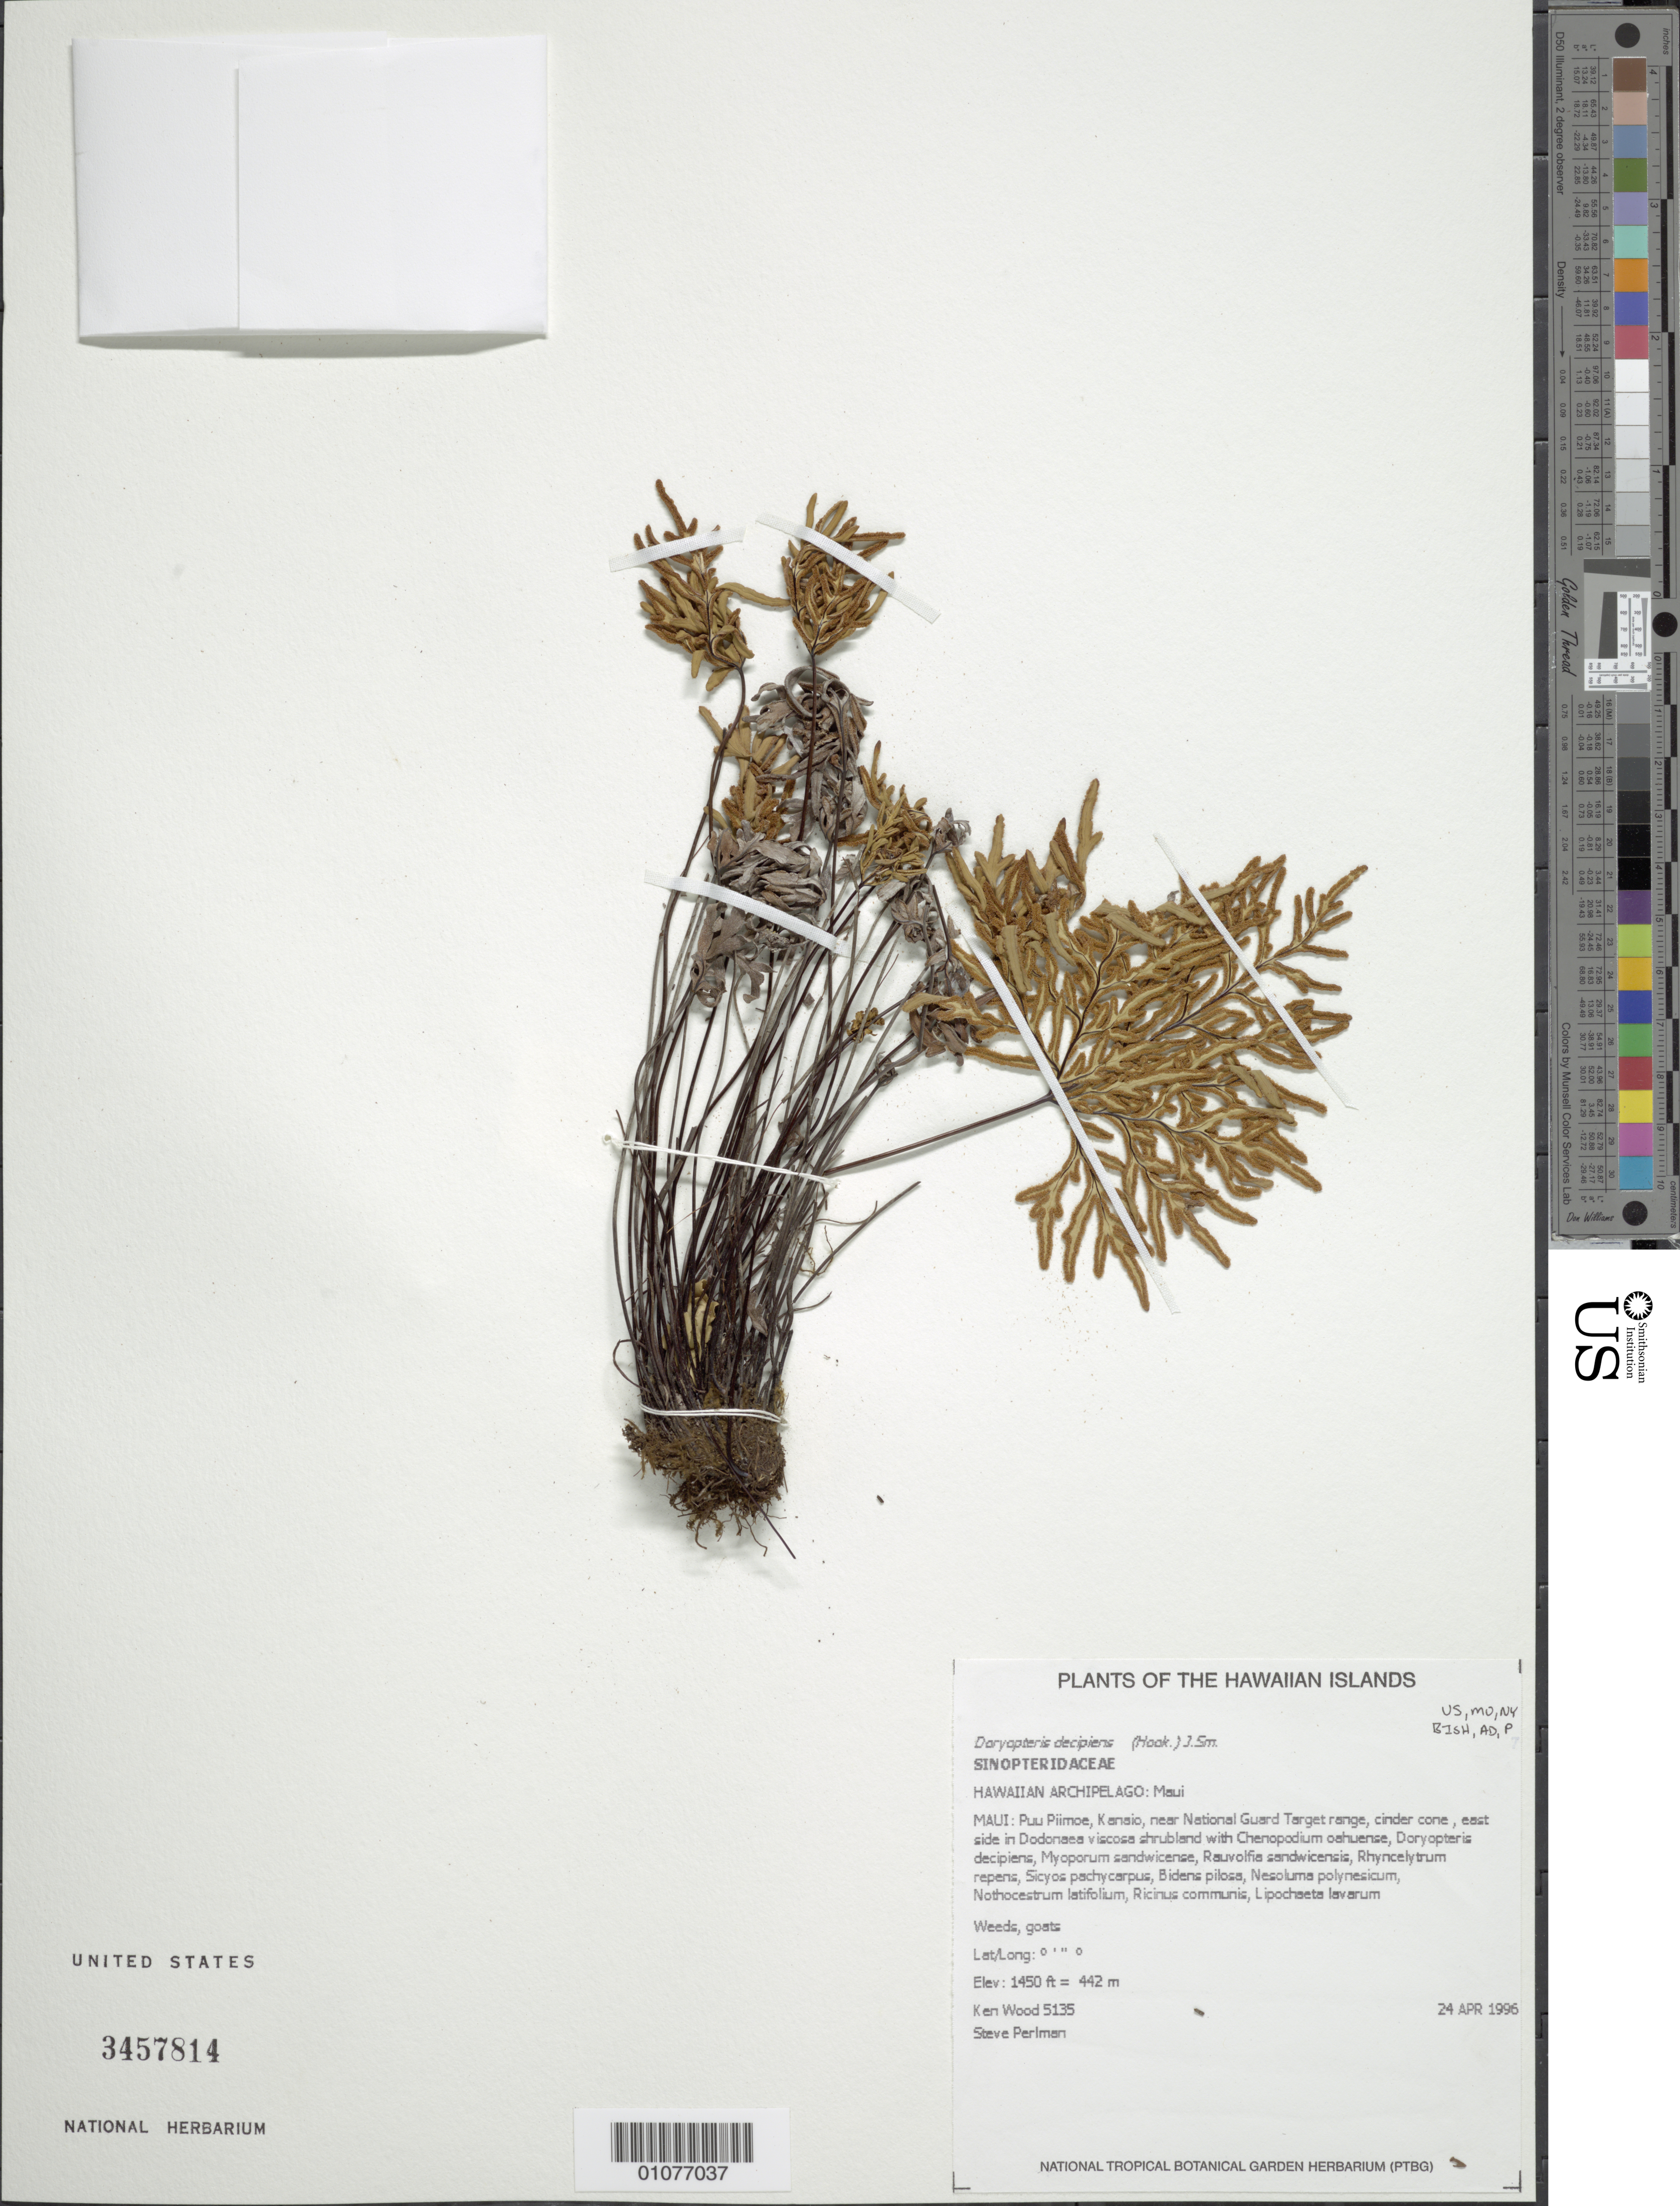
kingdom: Plantae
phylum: Tracheophyta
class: Polypodiopsida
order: Polypodiales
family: Pteridaceae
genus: Doryopteris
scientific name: Doryopteris decipiens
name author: (Hook.) J. Sm.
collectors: K. R. Wood & S. P. Perlman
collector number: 5135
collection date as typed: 24 Apr 1996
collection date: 1996-04-24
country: United States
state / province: Hawaii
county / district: Maui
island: Maui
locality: Puu Piimoe, Kanaio, near National Guard Target range, cinder cone, E side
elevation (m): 442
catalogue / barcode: US 3457814